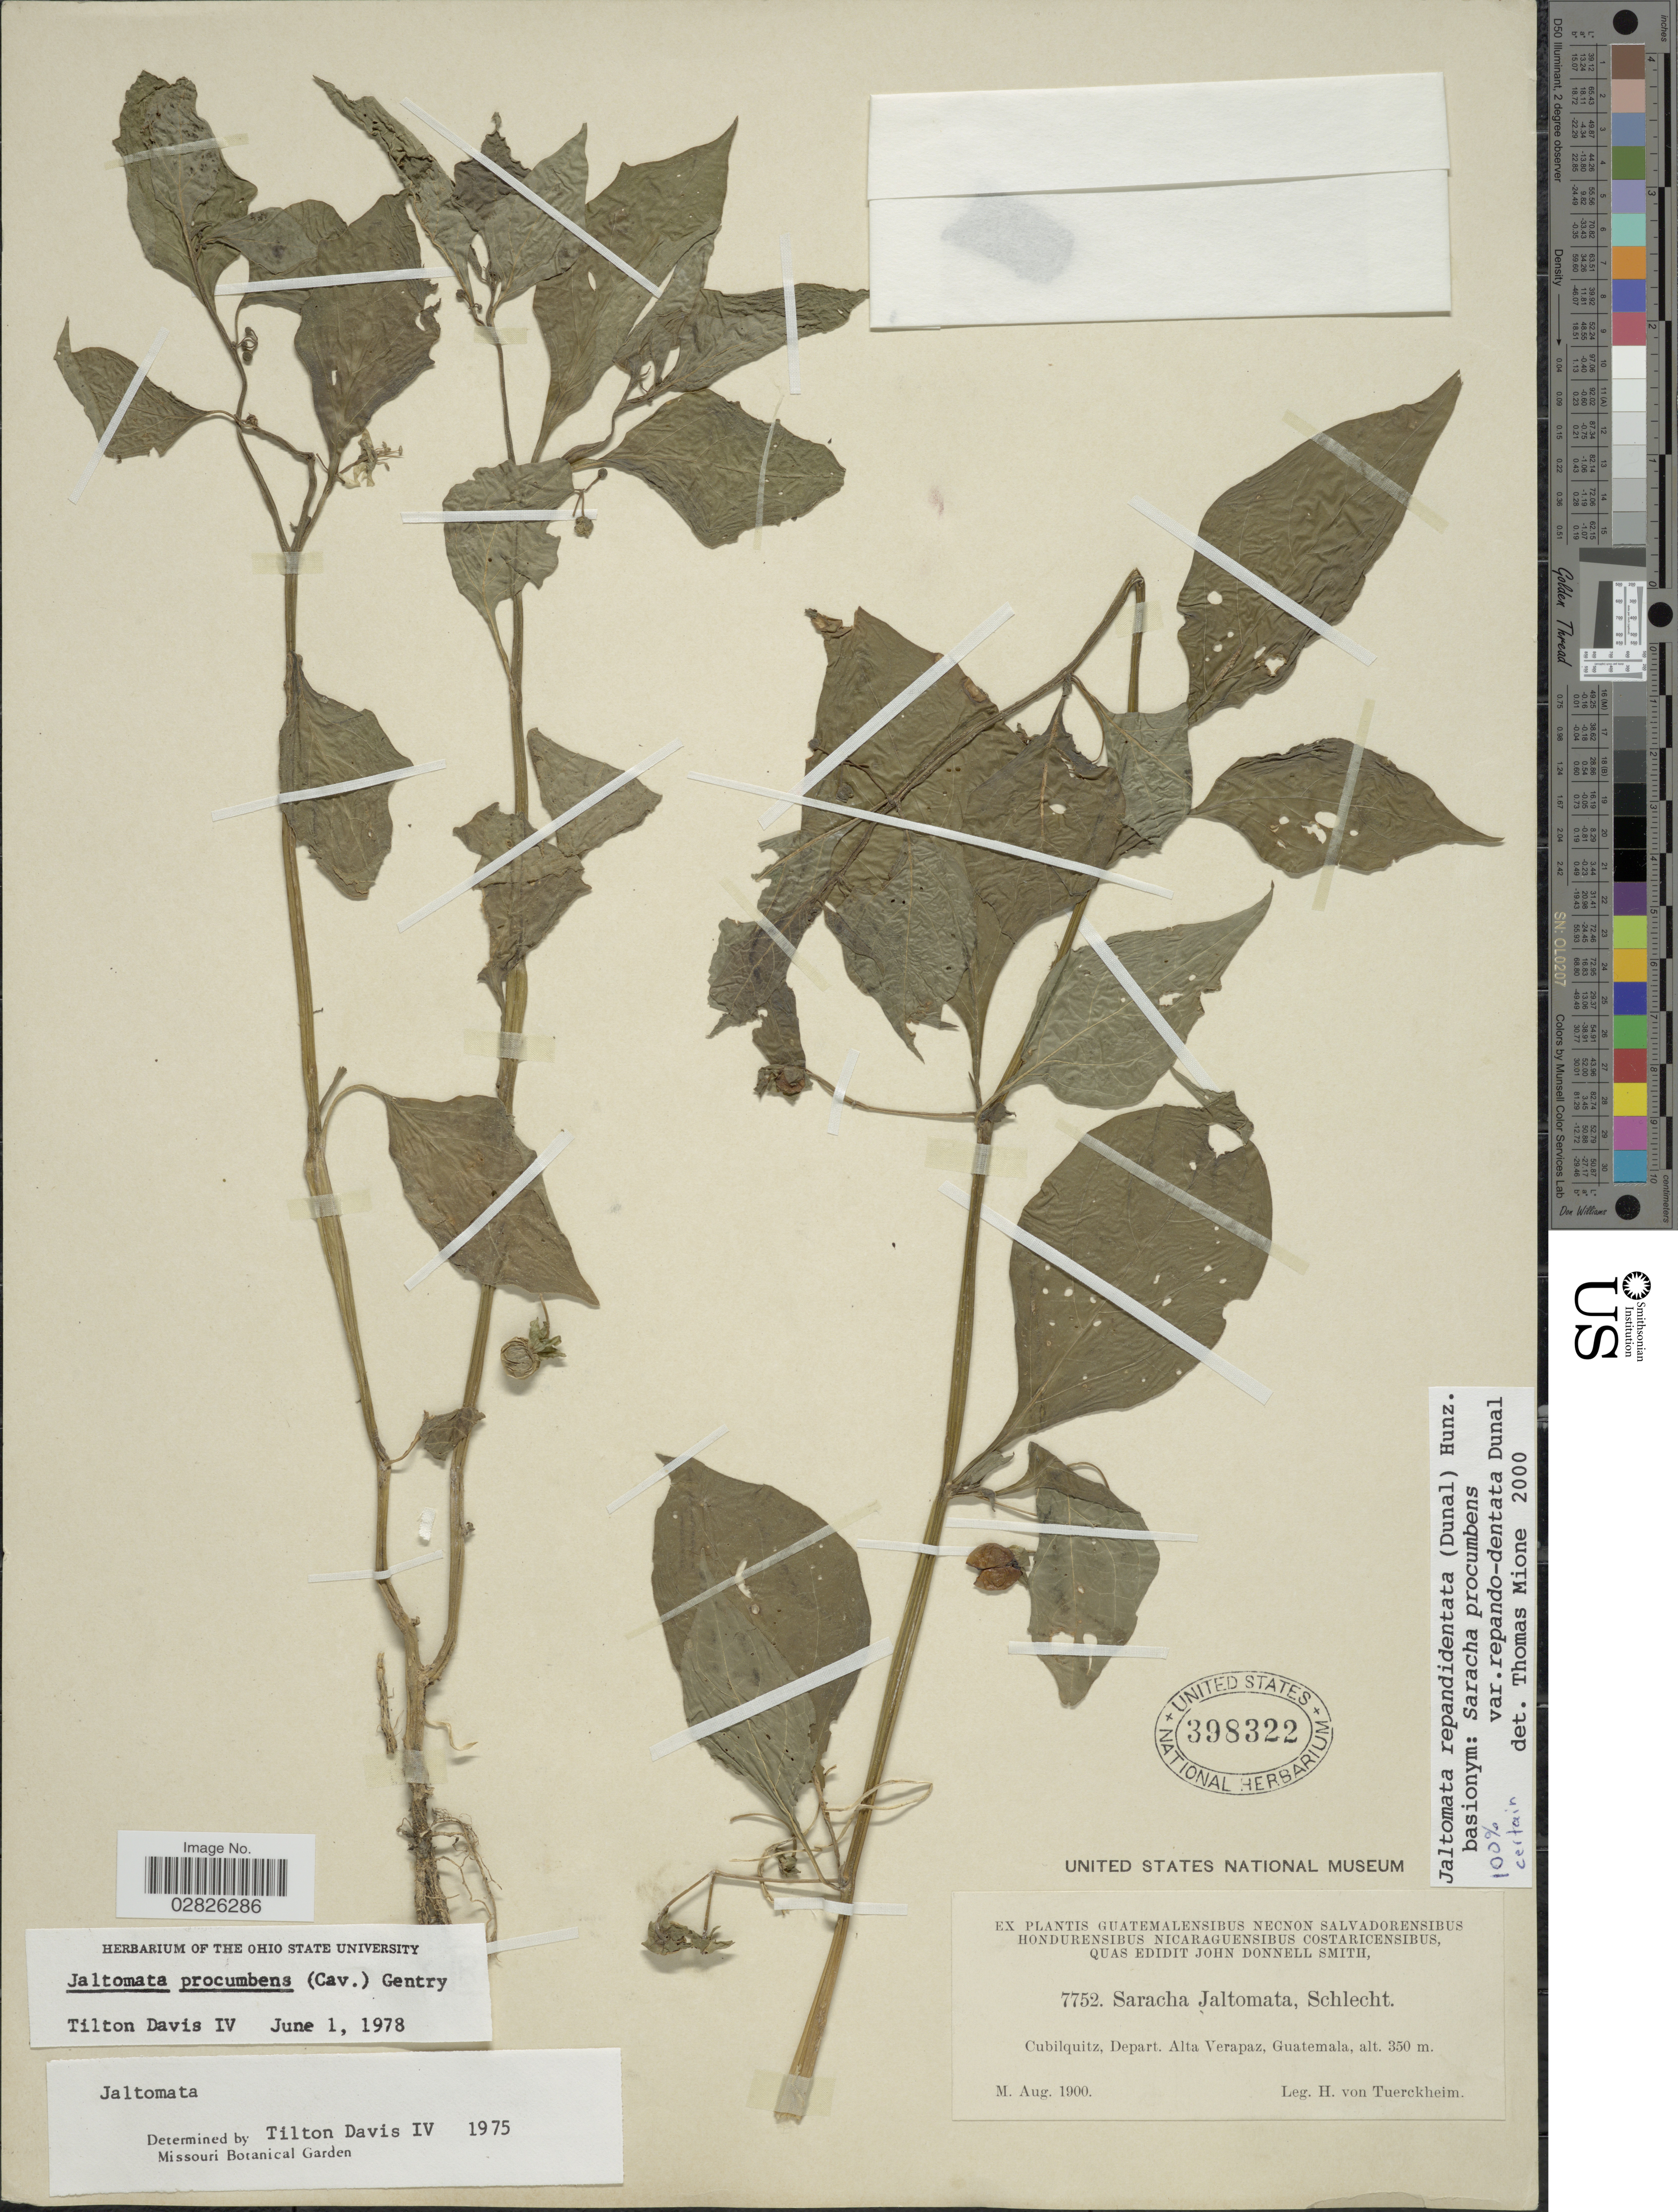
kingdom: Plantae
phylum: Tracheophyta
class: Magnoliopsida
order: Solanales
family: Solanaceae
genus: Jaltomata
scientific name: Jaltomata repandidentata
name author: (Dunal) Hunz.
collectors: H. von Türckheim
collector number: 7752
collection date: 1900-08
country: Guatemala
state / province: Alta Verapaz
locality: Cubilquitz, Depart. Alta Verapaz.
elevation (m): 350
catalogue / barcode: US 398322